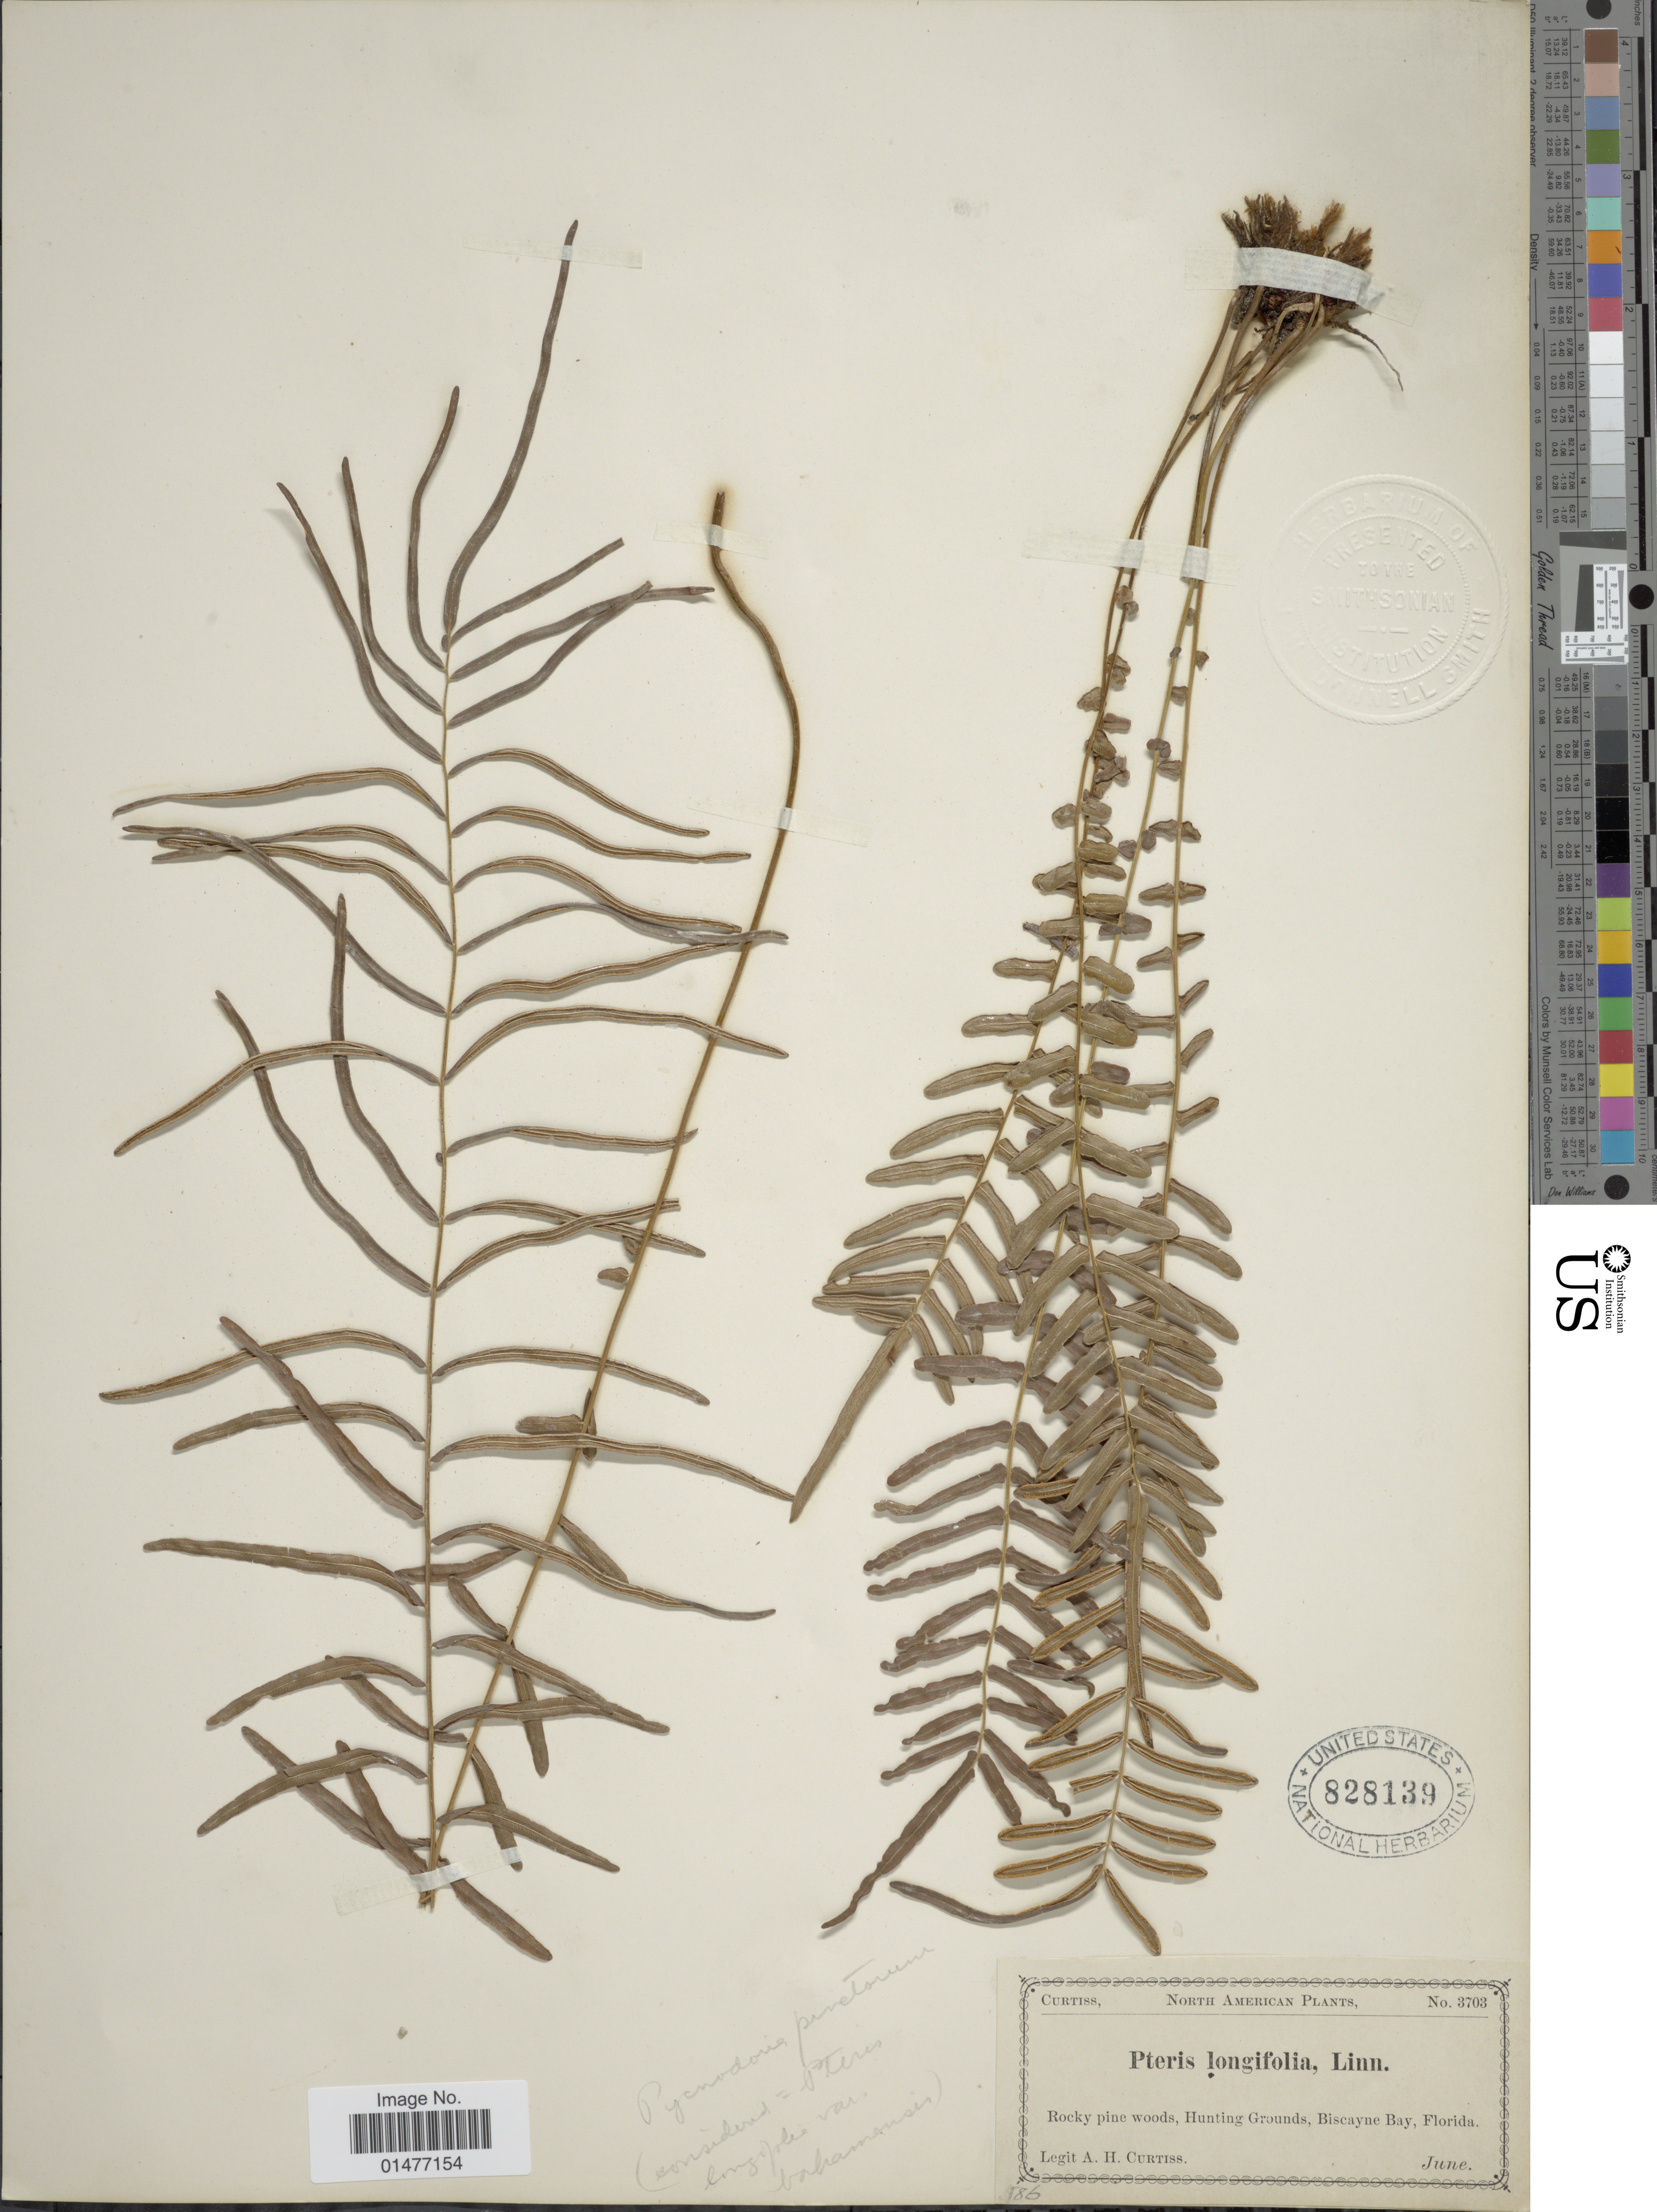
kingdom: Plantae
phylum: Tracheophyta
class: Polypodiopsida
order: Polypodiales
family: Pteridaceae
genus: Pteris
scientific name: Pteris bahamenis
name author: (J. Agardh) Fée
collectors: A. H. Curtiss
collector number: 3703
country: United States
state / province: Florida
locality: Rocky Pine woods, Hunting Grounds, Biscayne Bay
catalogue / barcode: US 828139